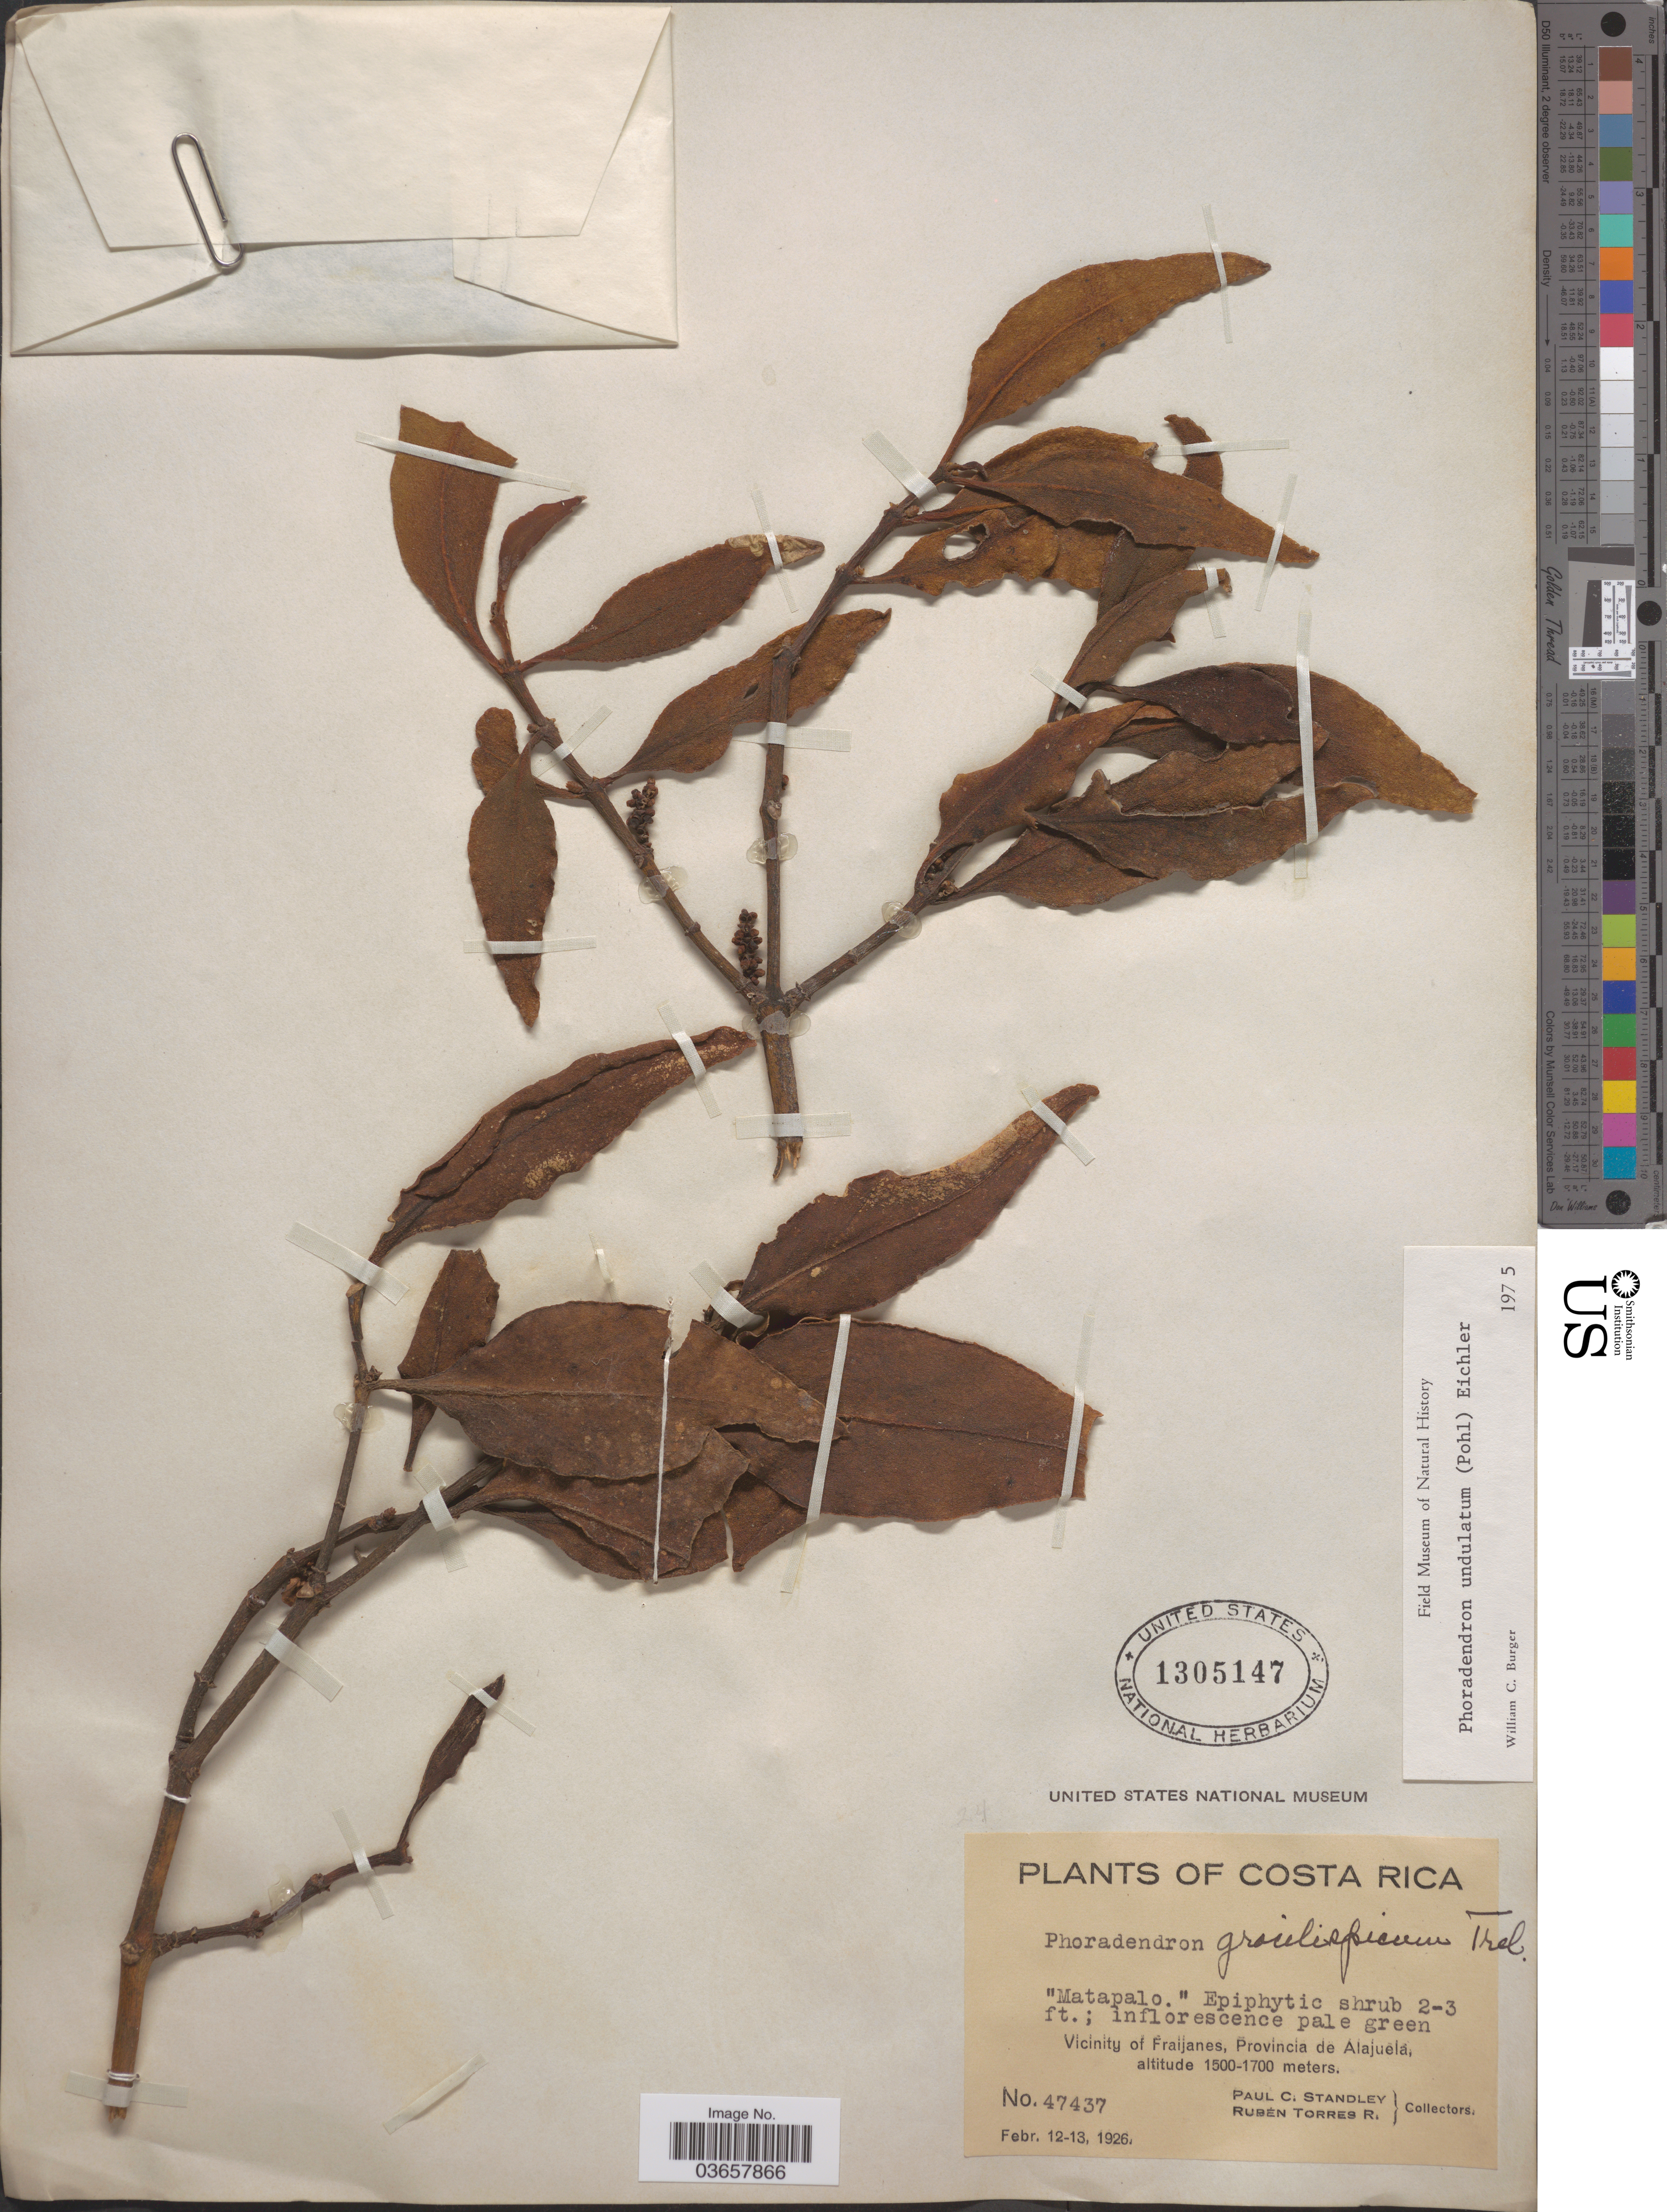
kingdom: Plantae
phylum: Tracheophyta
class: Magnoliopsida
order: Santalales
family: Viscaceae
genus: Phoradendron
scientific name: Phoradendron undulatum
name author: (Pohl ex DC.) Eichler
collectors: P. C. Standley & R. Torres Rojas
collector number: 47437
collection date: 1926-02-12/1926-02-13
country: Costa Rica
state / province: Alajuela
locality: Vicinity of Fraijanes.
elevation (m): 1500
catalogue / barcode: US 1305147